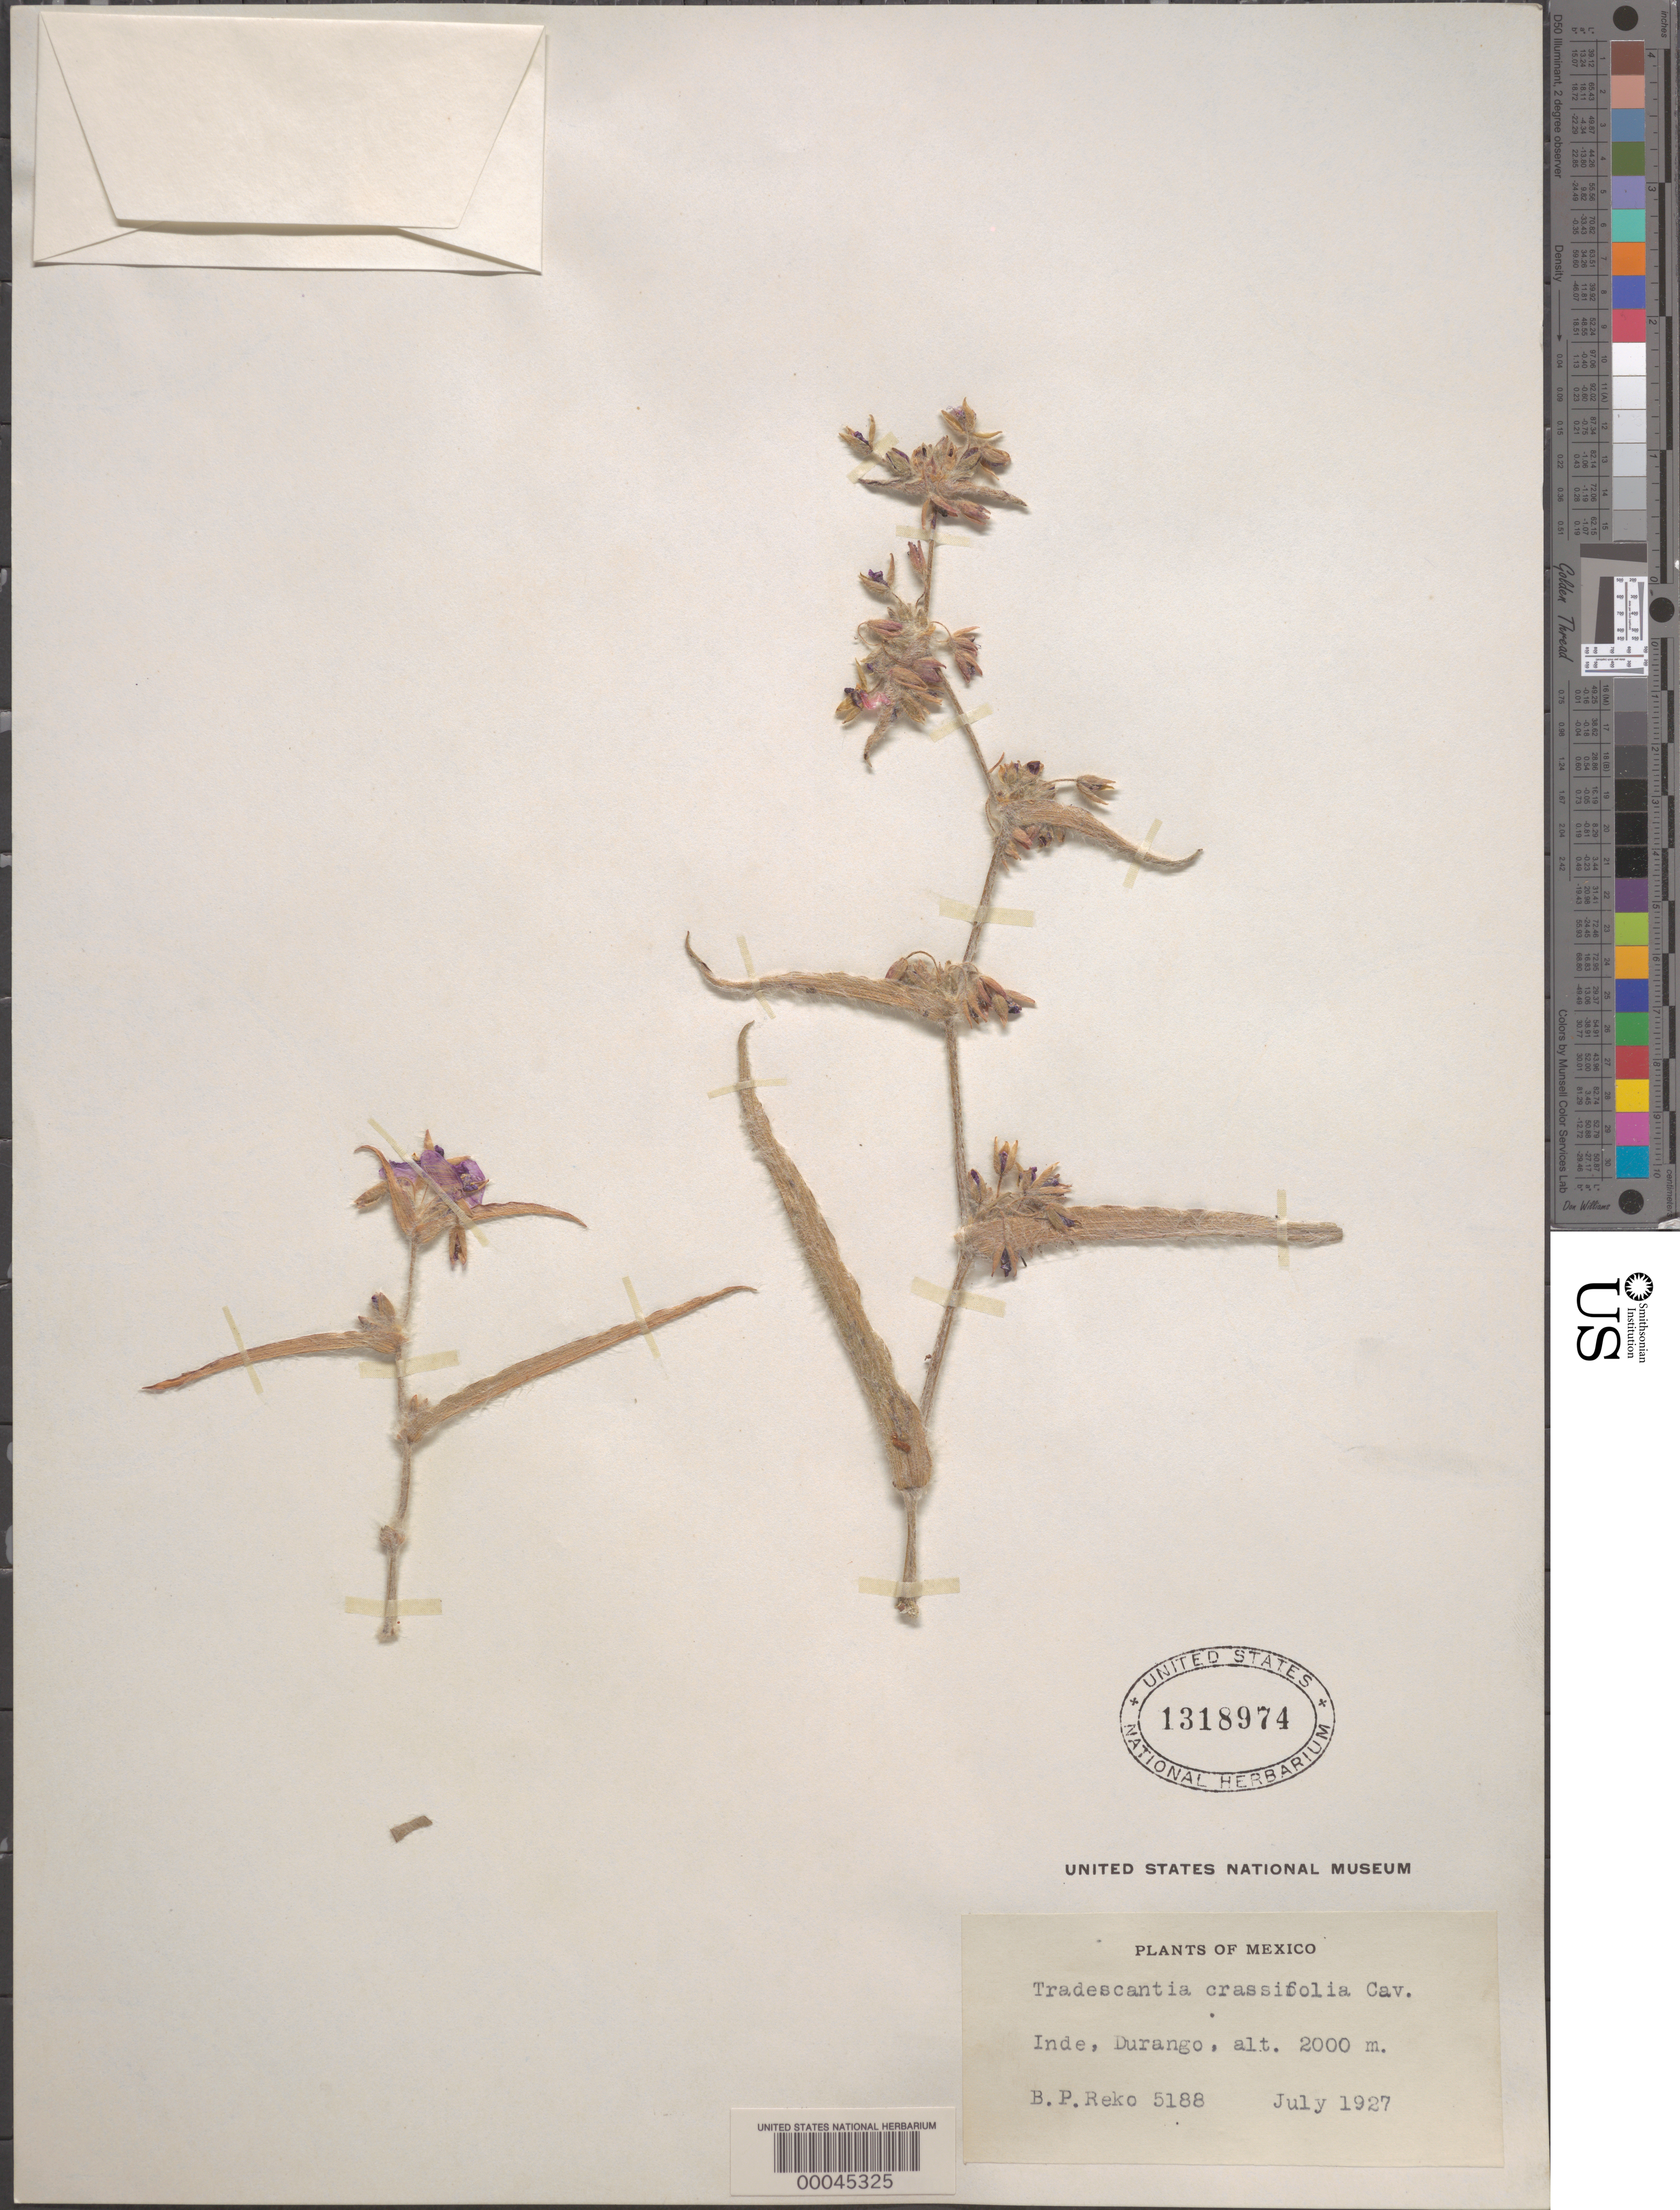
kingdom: Plantae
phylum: Tracheophyta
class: Liliopsida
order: Commelinales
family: Commelinaceae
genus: Tradescantia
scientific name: Tradescantia crassifolia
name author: Cav.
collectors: B. P. Reko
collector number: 5188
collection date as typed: Jul 1927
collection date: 1927-07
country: Mexico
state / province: Durango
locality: Inde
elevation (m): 2000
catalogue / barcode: US 1318974